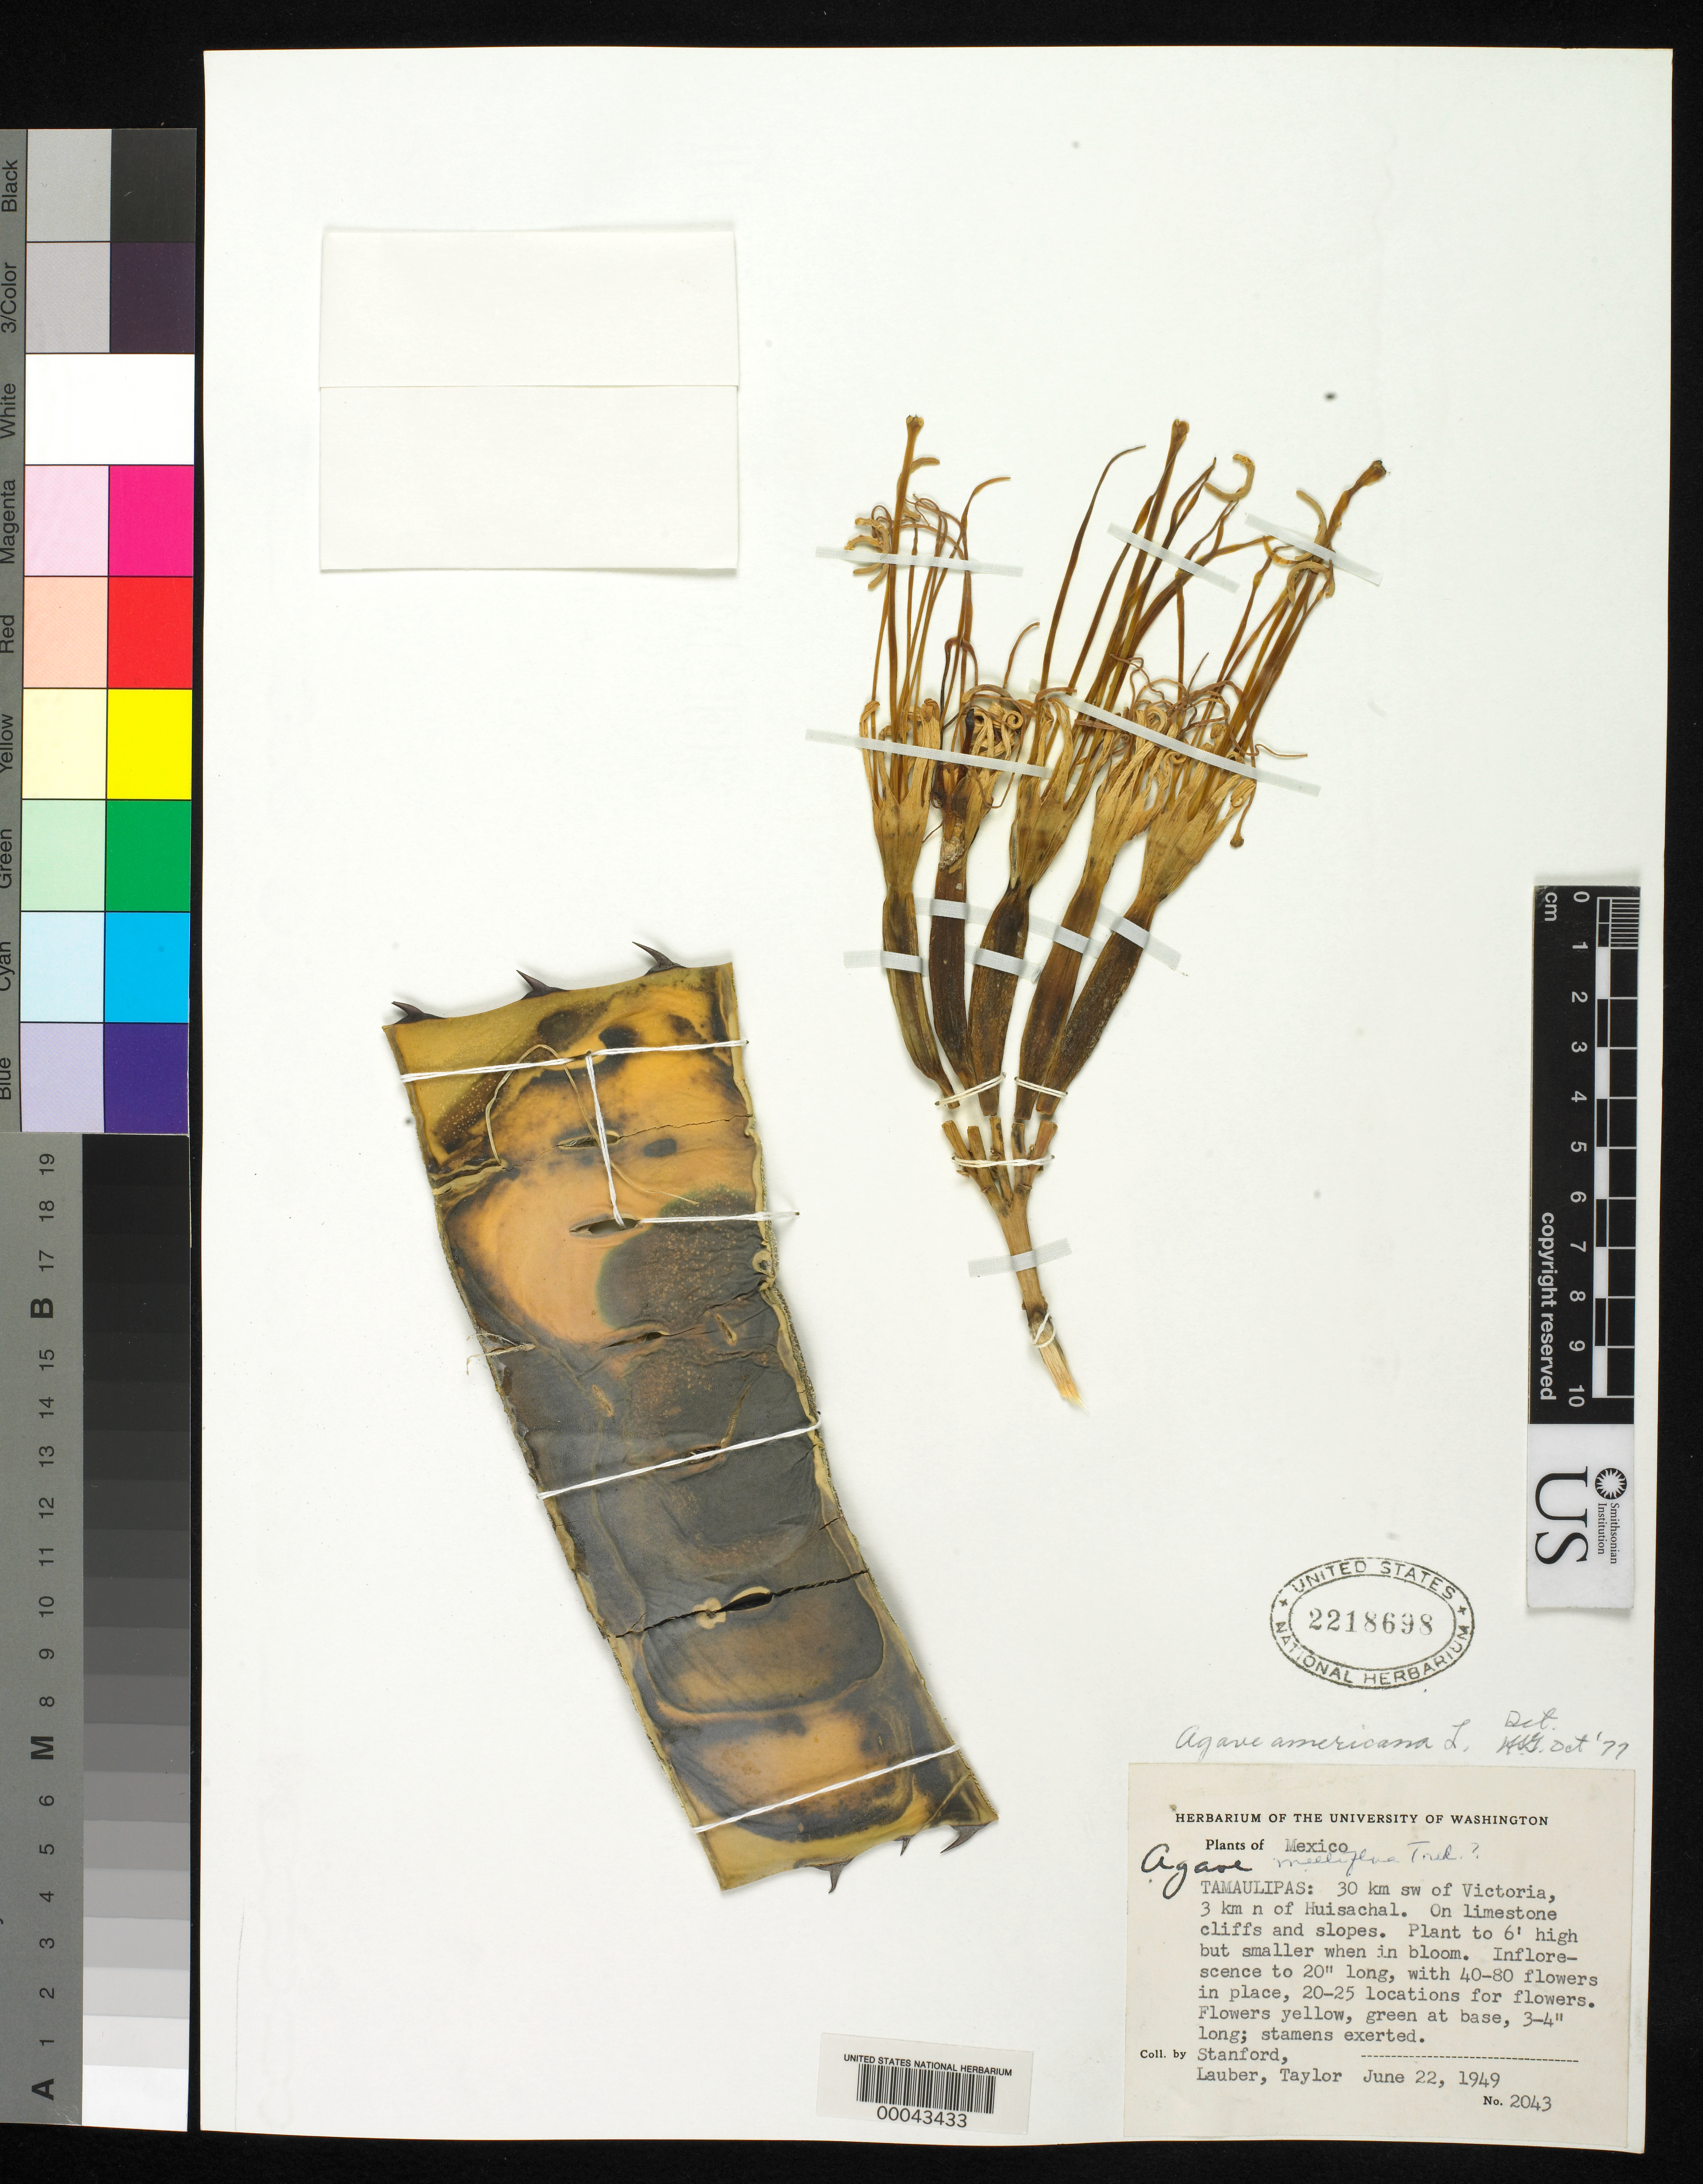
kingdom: Plantae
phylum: Tracheophyta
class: Liliopsida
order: Asparagales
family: Asparagaceae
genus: Agave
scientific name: Agave americana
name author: L.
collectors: L. R. Stanford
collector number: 2043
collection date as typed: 22 Jun 1949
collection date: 1949-06-22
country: Mexico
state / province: Tamaulipas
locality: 30 km SW of Victoria, 3 km N of Huisachal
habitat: On limestone cliffs and slopes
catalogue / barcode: US 2218698